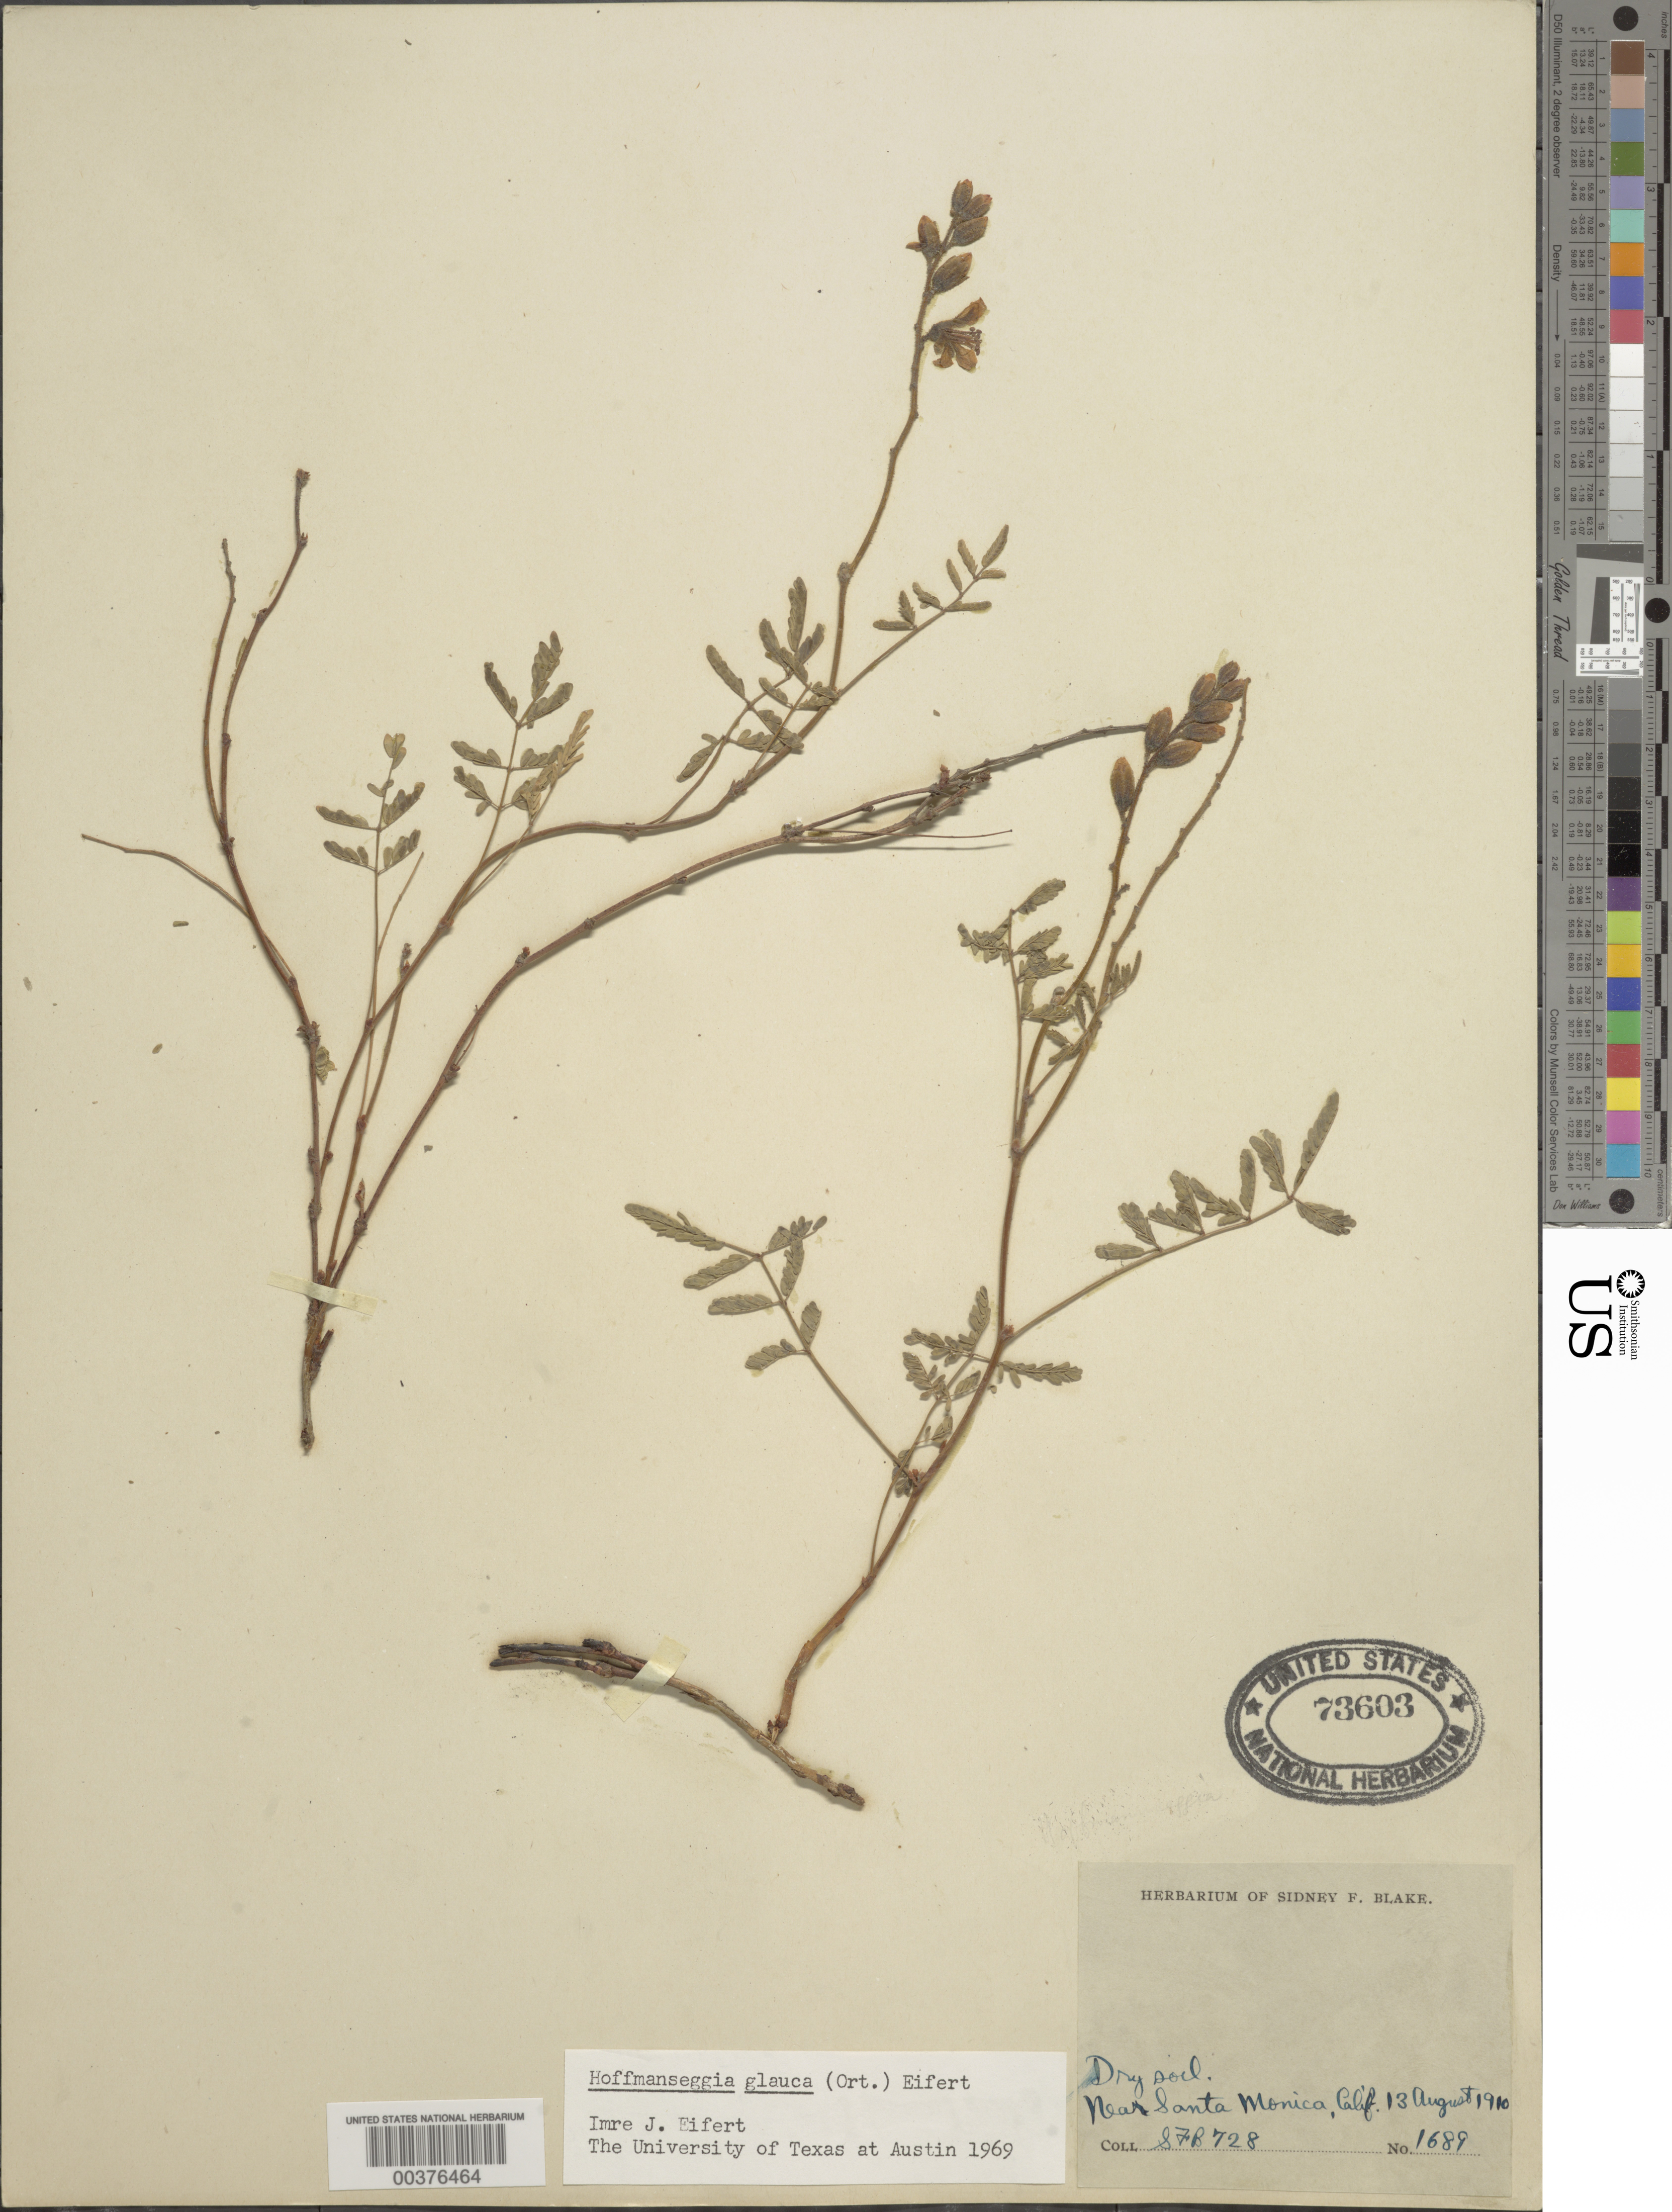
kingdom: Plantae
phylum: Tracheophyta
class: Magnoliopsida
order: Fabales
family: Fabaceae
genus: Hoffmannseggia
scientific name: Hoffmannseggia glauca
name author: (Ortega) Eifert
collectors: S. Blake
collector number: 728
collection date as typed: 13 Aug 1910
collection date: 1910-08-13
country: United States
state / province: California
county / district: Los Angeles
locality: Near santa monica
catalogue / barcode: US 73603